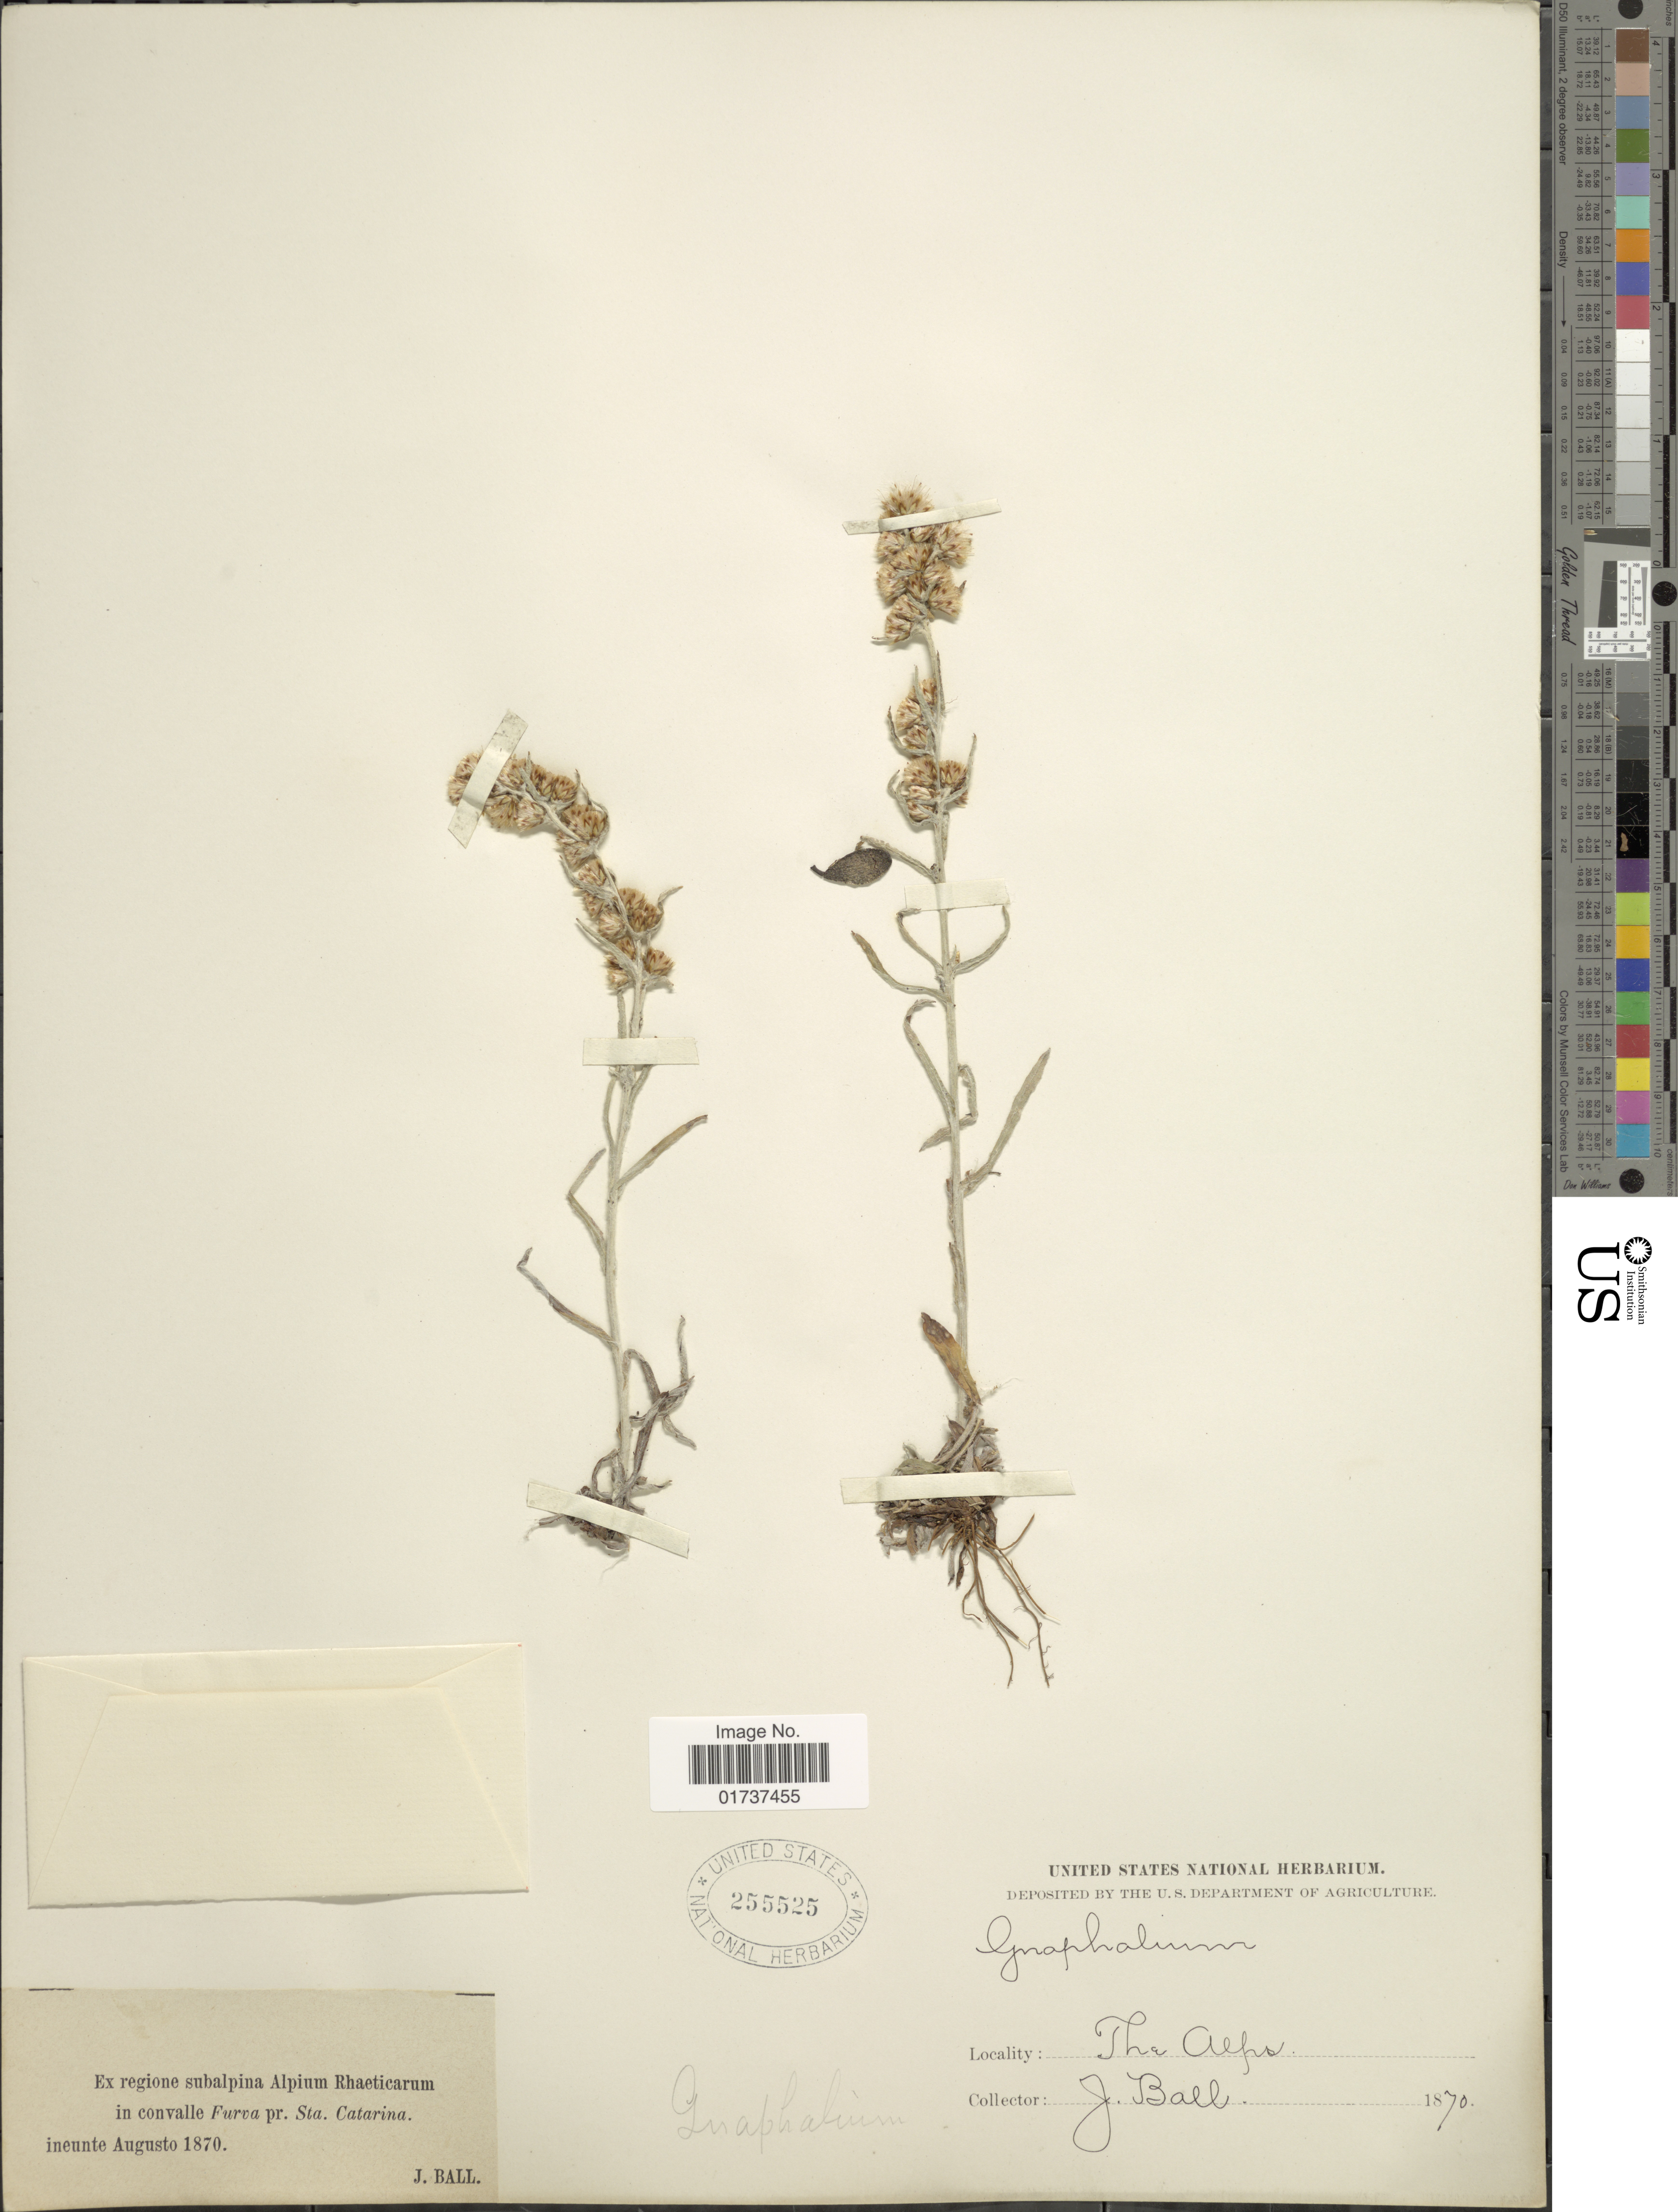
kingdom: Plantae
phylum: Tracheophyta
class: Magnoliopsida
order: Asterales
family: Asteraceae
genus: Gnaphalium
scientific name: Gnaphalium sylvaticum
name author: L.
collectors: J. Ball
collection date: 1870-08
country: Italy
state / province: Lombardy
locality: In convalle Furva pr. Sta Catarina, The Alpo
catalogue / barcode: US 255525